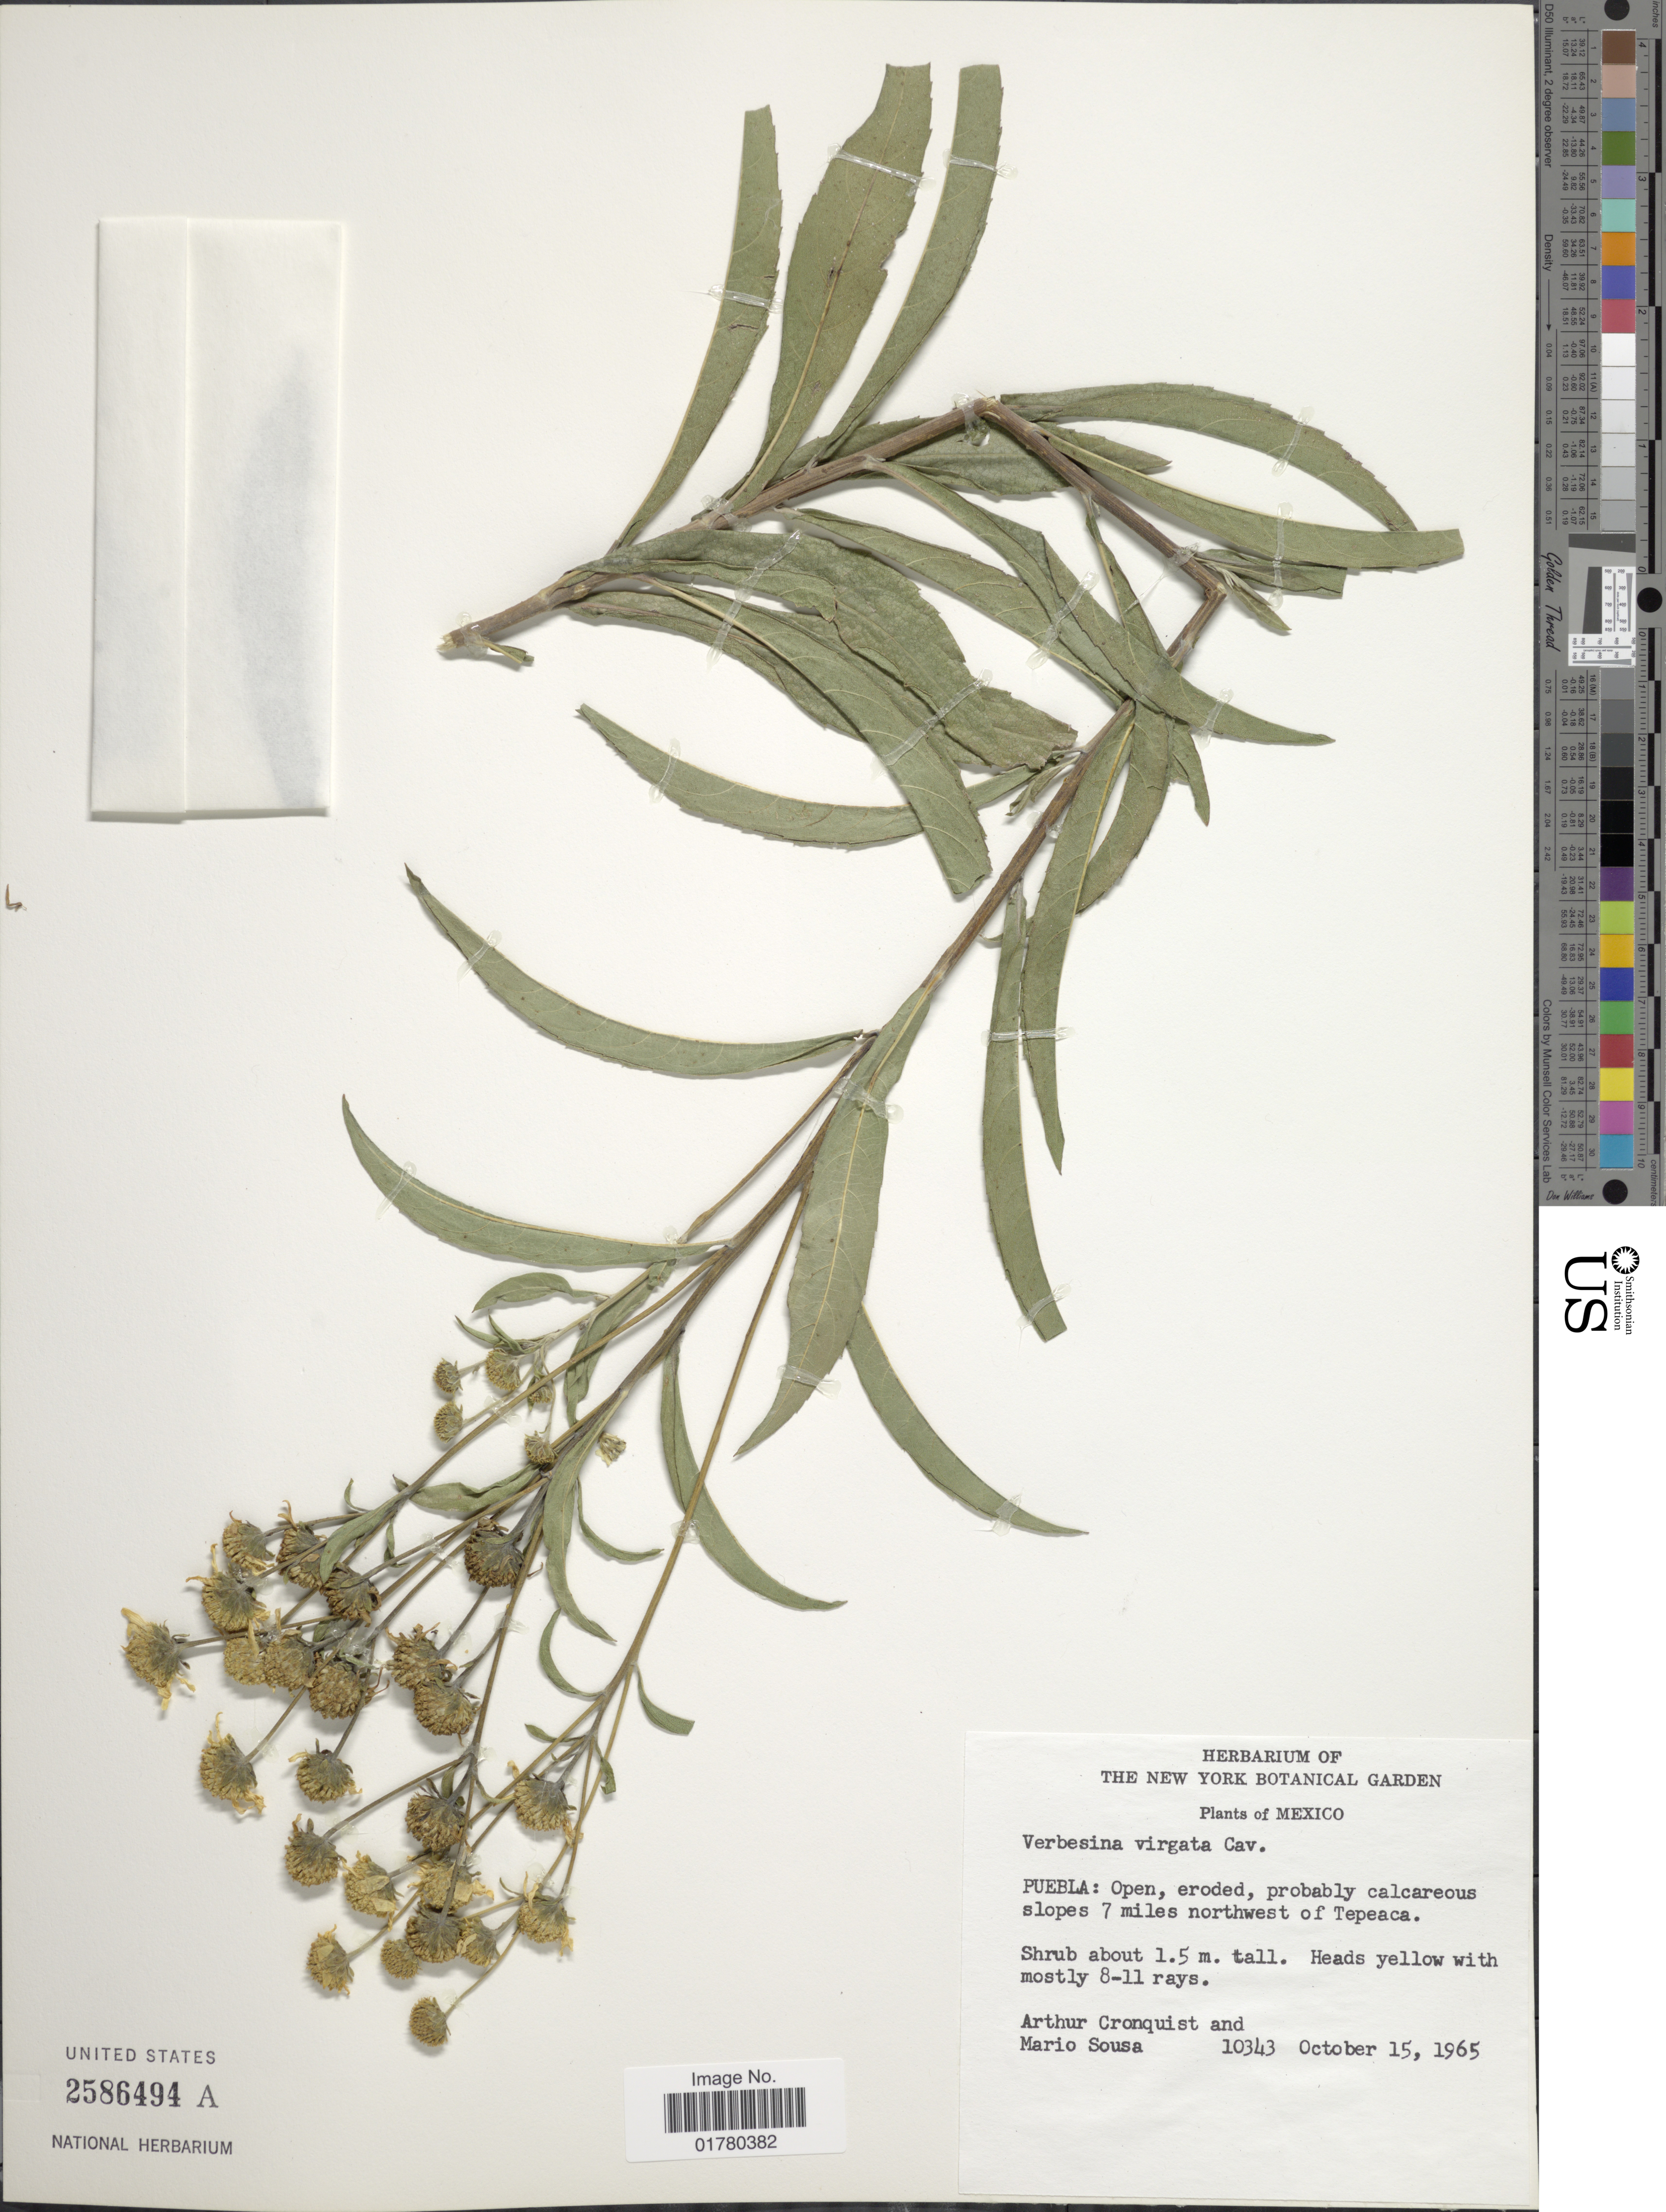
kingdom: Plantae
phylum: Tracheophyta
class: Magnoliopsida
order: Asterales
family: Asteraceae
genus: Verbesina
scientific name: Verbesina virgata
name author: Cav.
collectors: A. J. Cronquist & M. Sousa S.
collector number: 10343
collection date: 1965-10-15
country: Mexico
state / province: Puebla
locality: Open, eroded, probably calcareous slopes 7 miles northwest of Tepeaca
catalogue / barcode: US 2586494A